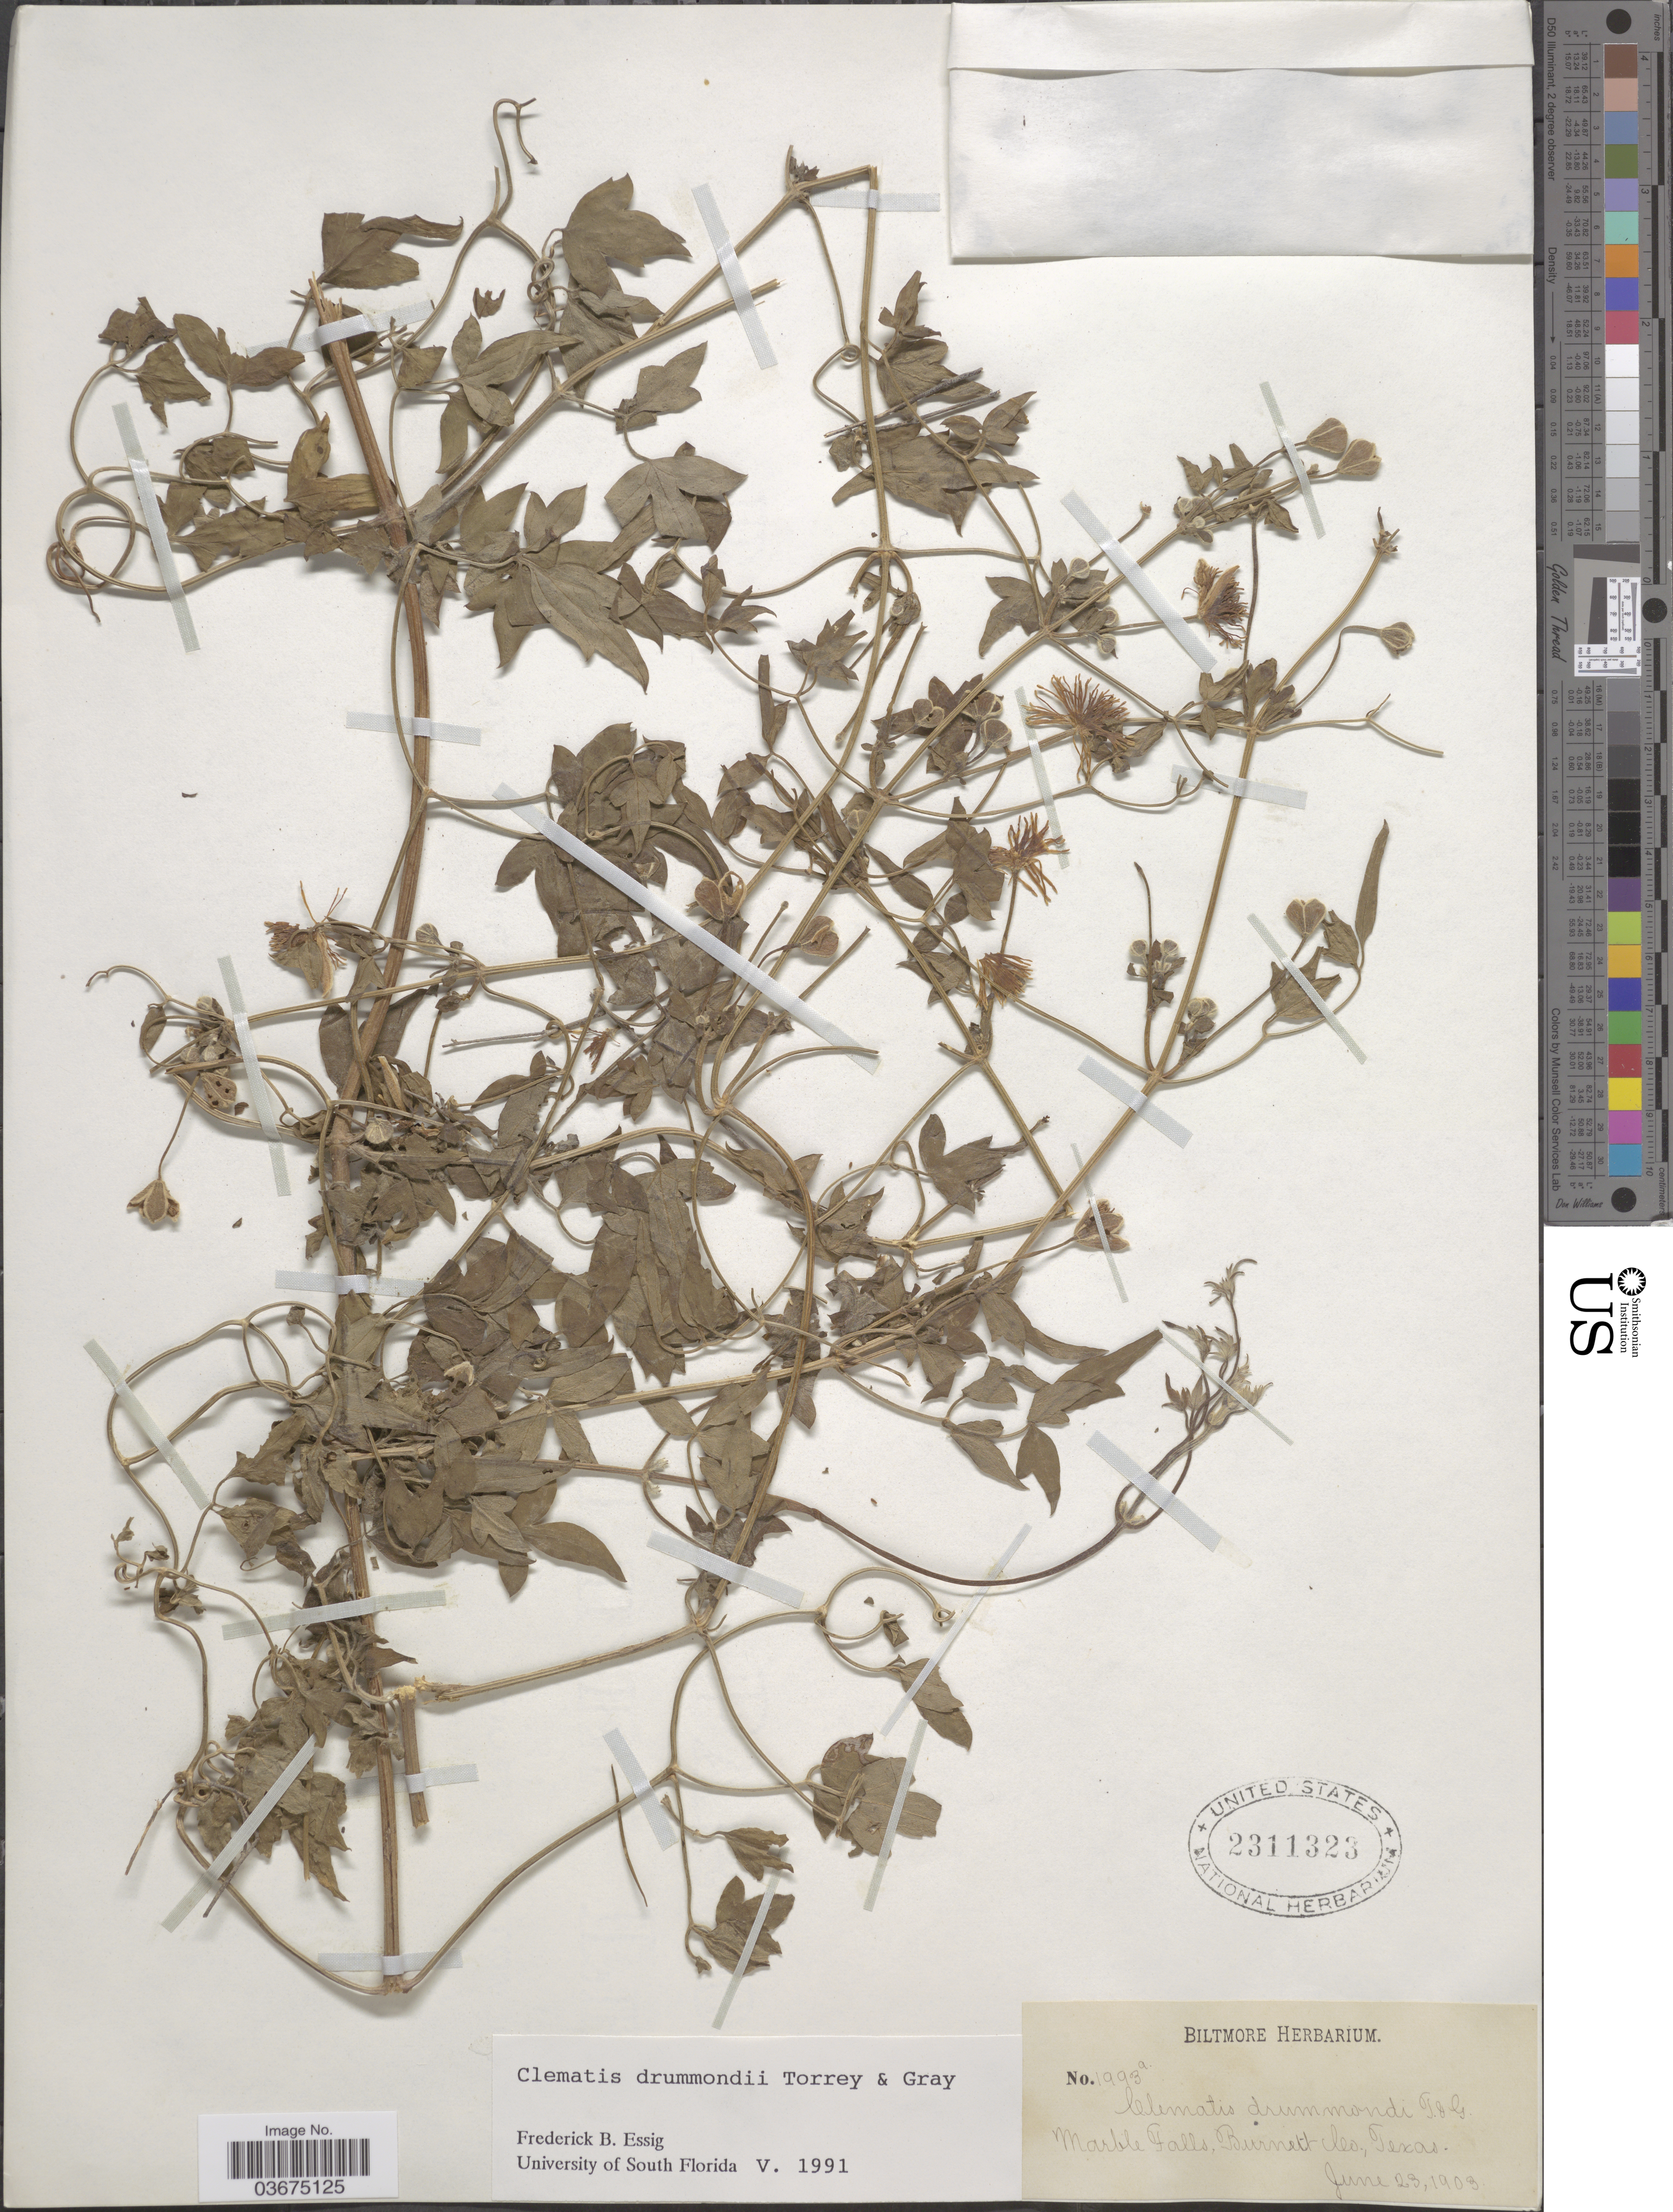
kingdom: Plantae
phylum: Tracheophyta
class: Magnoliopsida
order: Ranunculales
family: Ranunculaceae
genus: Clematis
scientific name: Clematis drummondii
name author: Torr. & A. Gray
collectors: ex herb. Biltmore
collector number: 1993a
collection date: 1903-06-23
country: United States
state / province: Texas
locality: Marble Falls, Burnett Co.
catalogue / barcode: US 2311323